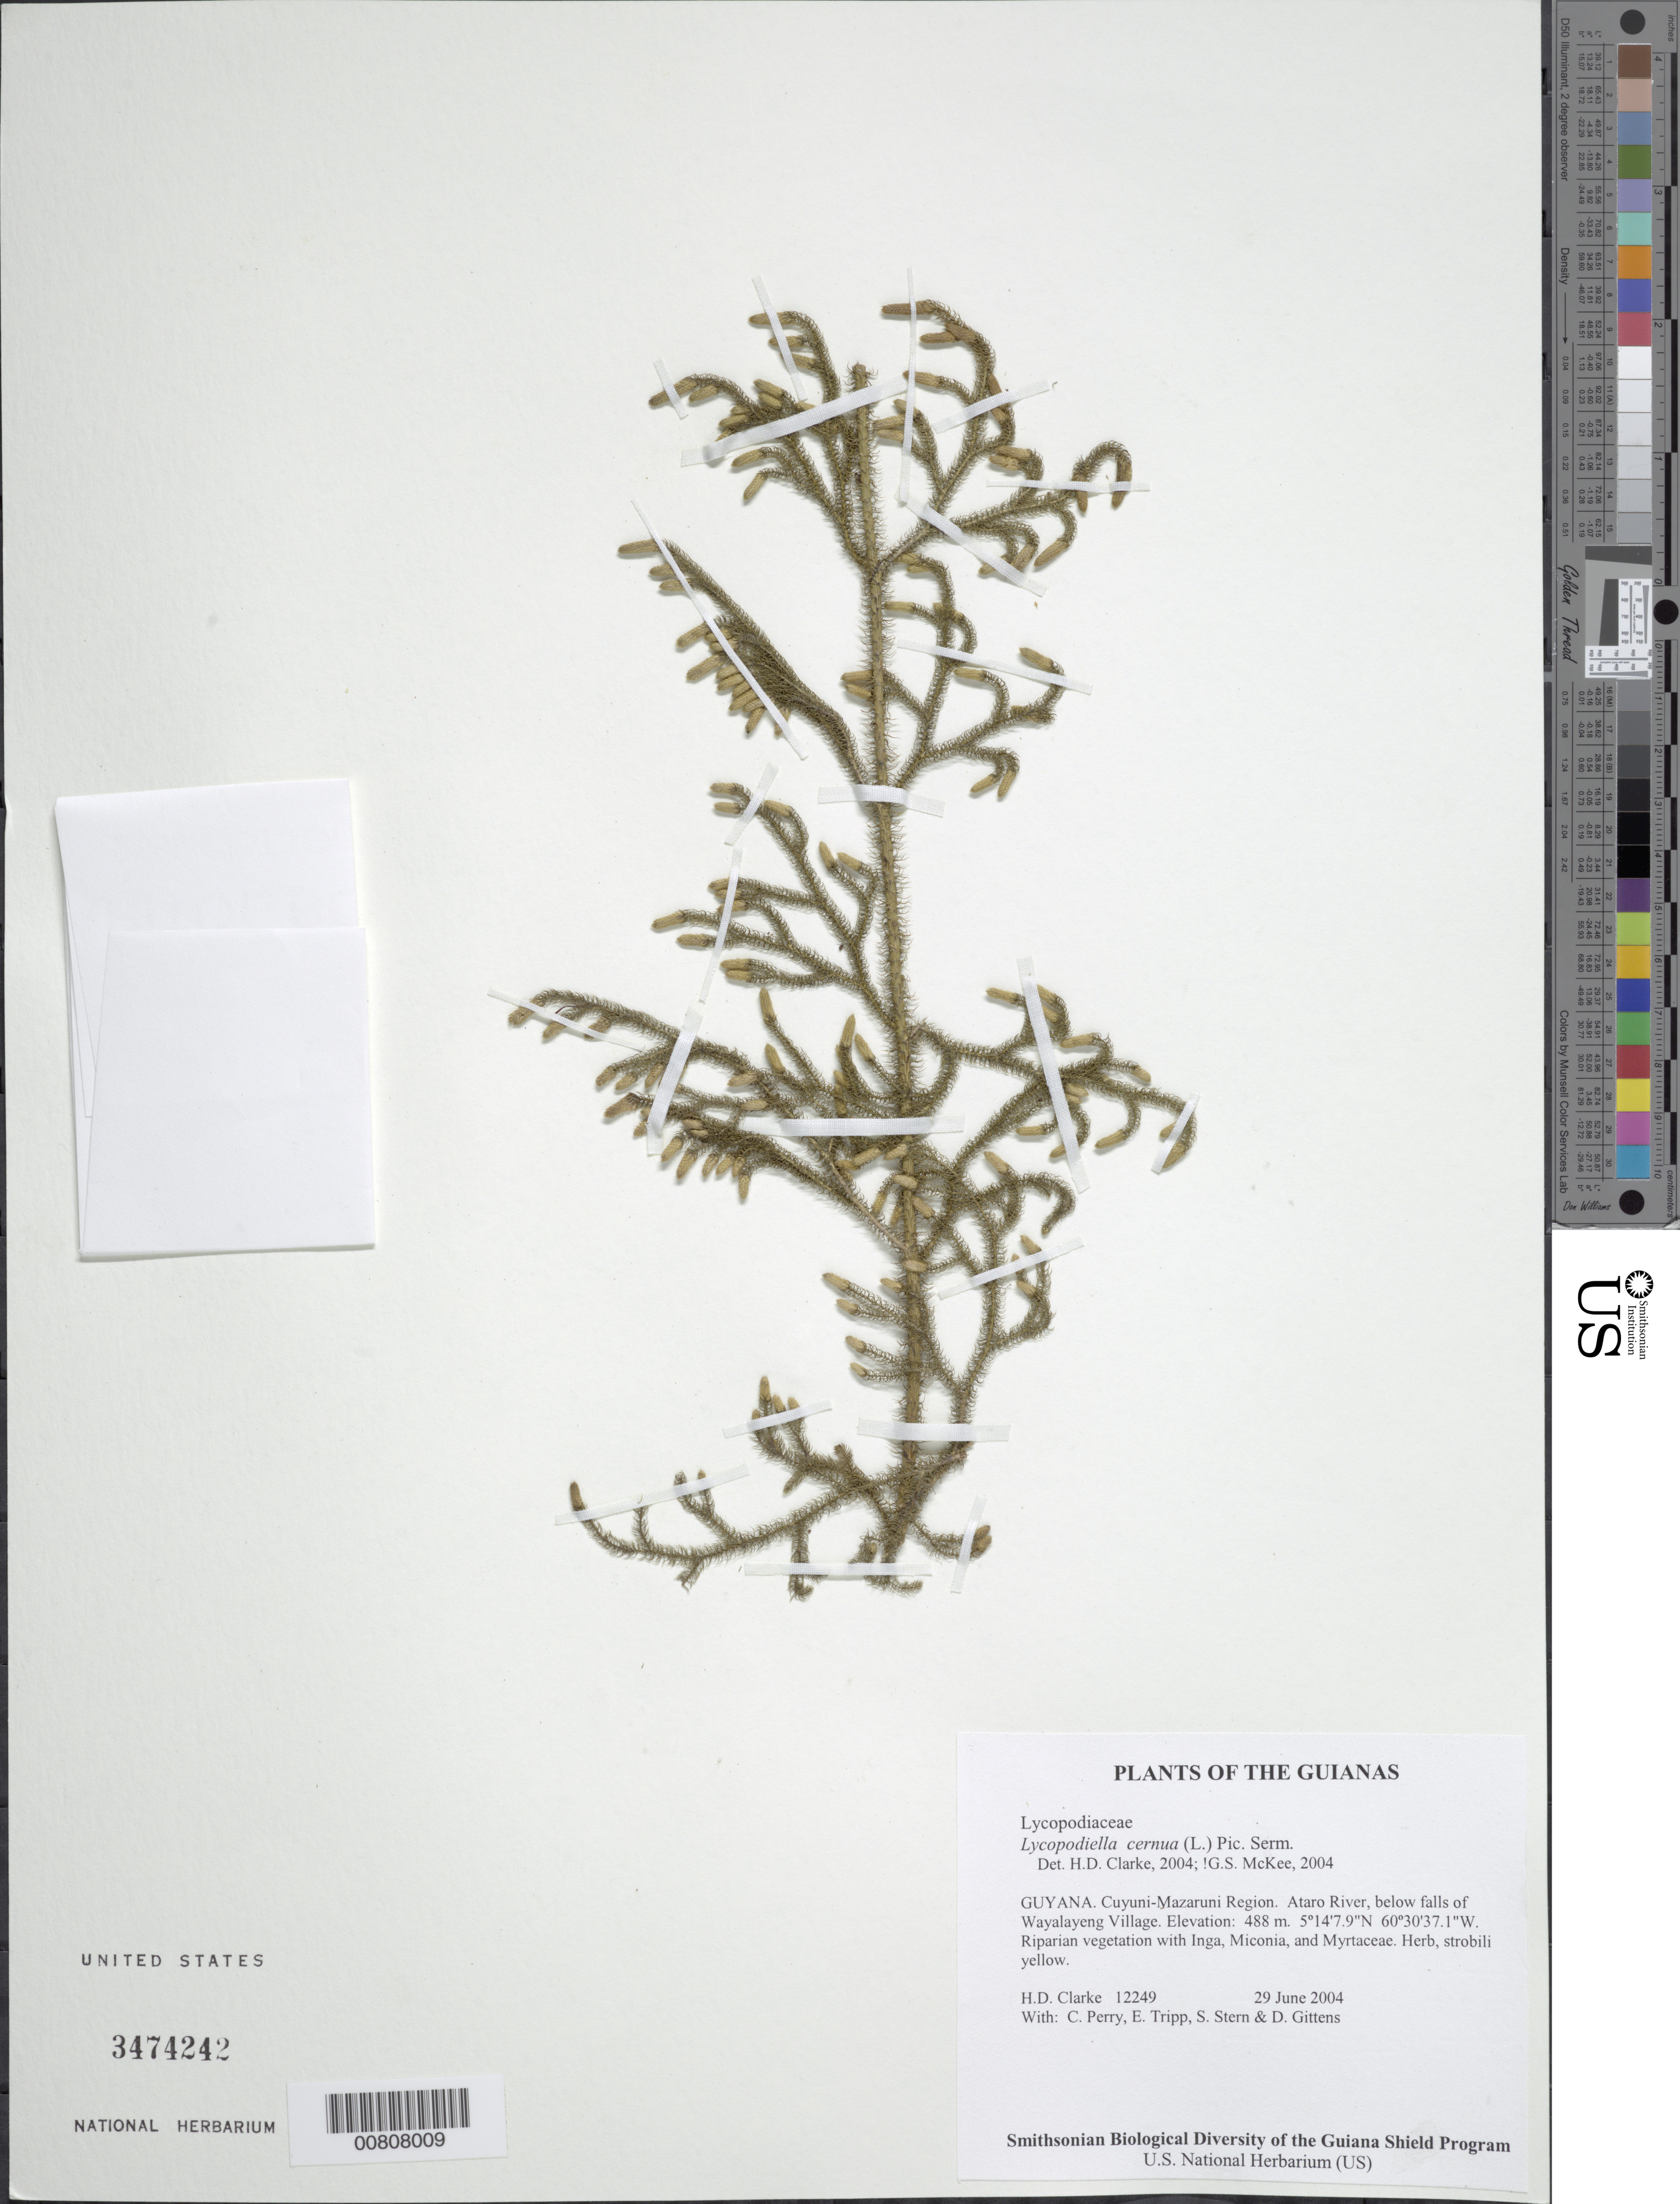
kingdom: Plantae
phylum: Tracheophyta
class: Lycopodiopsida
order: Lycopodiales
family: Lycopodiaceae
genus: Palhinhaea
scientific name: Palhinhaea cernua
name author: (L.) Vasc. & Franco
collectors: H. D. Clarke, C. Perry, E. Tripp, S. R. Stern & D. Gittens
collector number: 12249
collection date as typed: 29 June 2004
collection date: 2004-06-29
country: Guyana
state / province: Cuyuni-Mazaruni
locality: Ataro River, below falls of Wayalayeng Village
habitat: Riparian vegetation with Inga, Miconia, and Myrtaceae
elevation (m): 488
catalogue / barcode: US 3474242